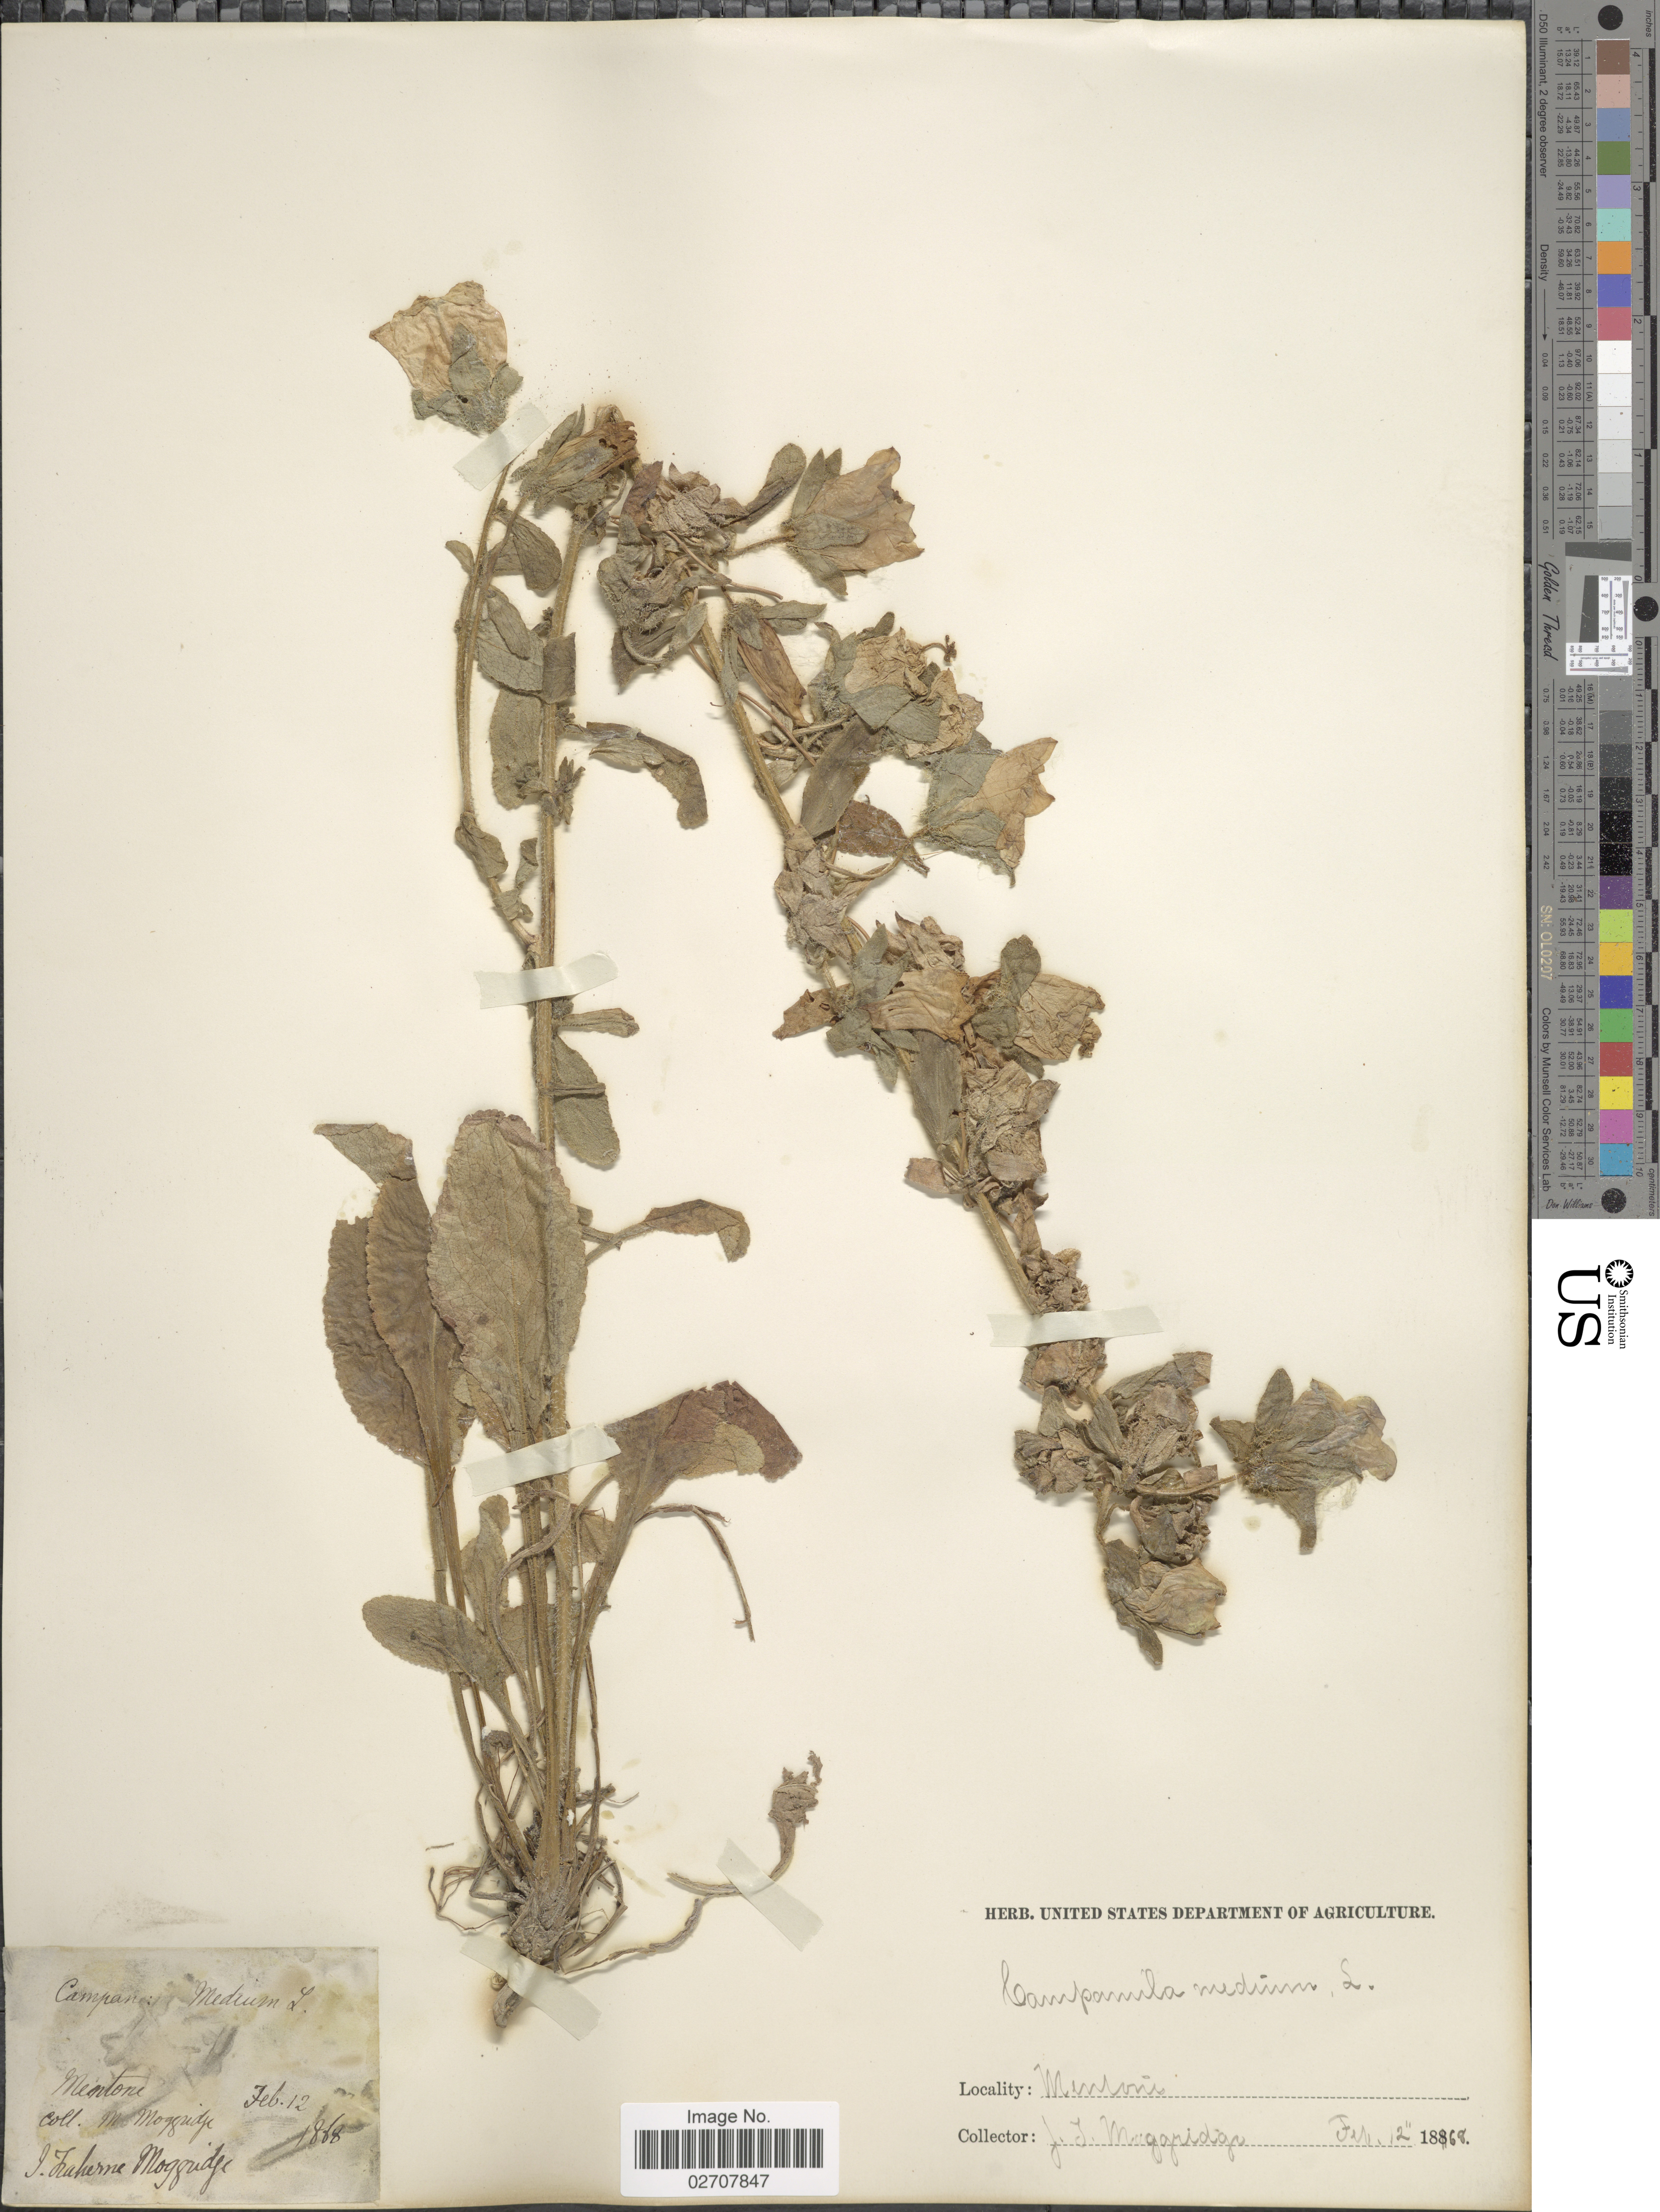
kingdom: Plantae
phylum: Tracheophyta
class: Magnoliopsida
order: Asterales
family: Campanulaceae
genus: Campanula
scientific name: Campanula medium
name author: L.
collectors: M. Moggridge & J. T. Moggridge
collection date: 1868-02-12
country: France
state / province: Provence-Alpes-Côte d'Azur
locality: Mentone